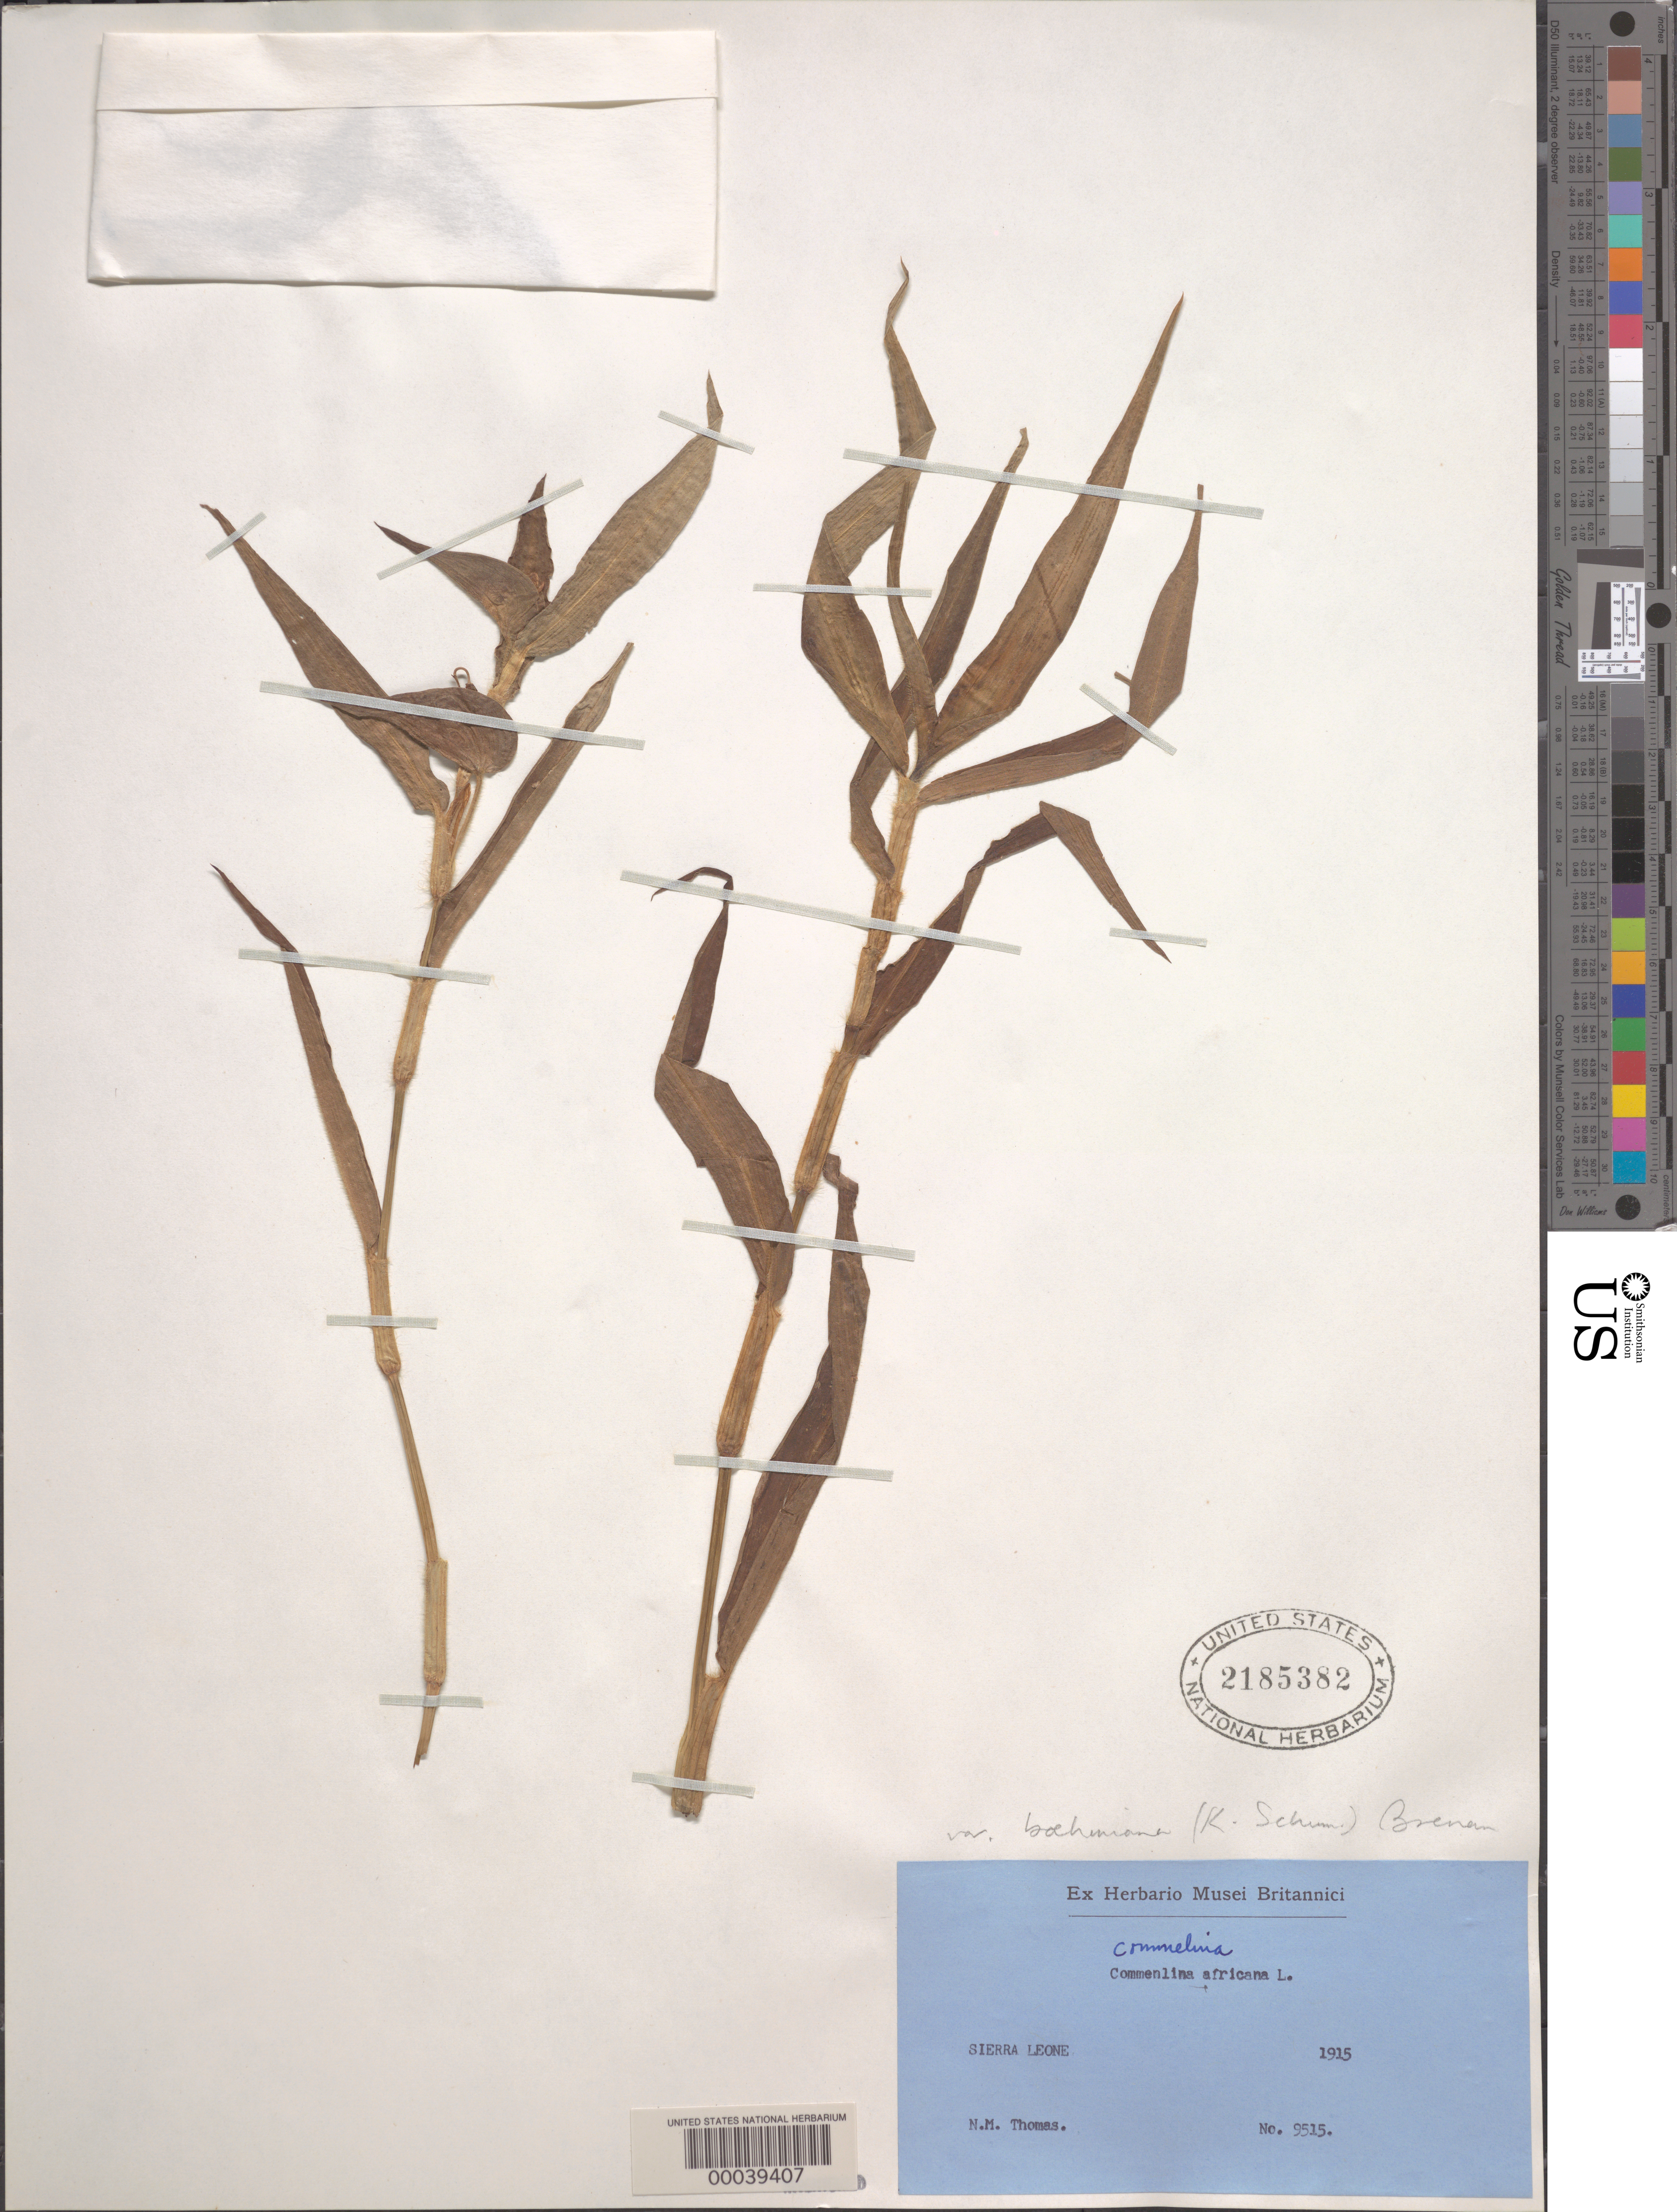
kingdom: Plantae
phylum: Tracheophyta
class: Liliopsida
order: Commelinales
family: Commelinaceae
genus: Commelina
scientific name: Commelina africana var. boehmiana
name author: (K. Schum.) Brenan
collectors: N. Thomas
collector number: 9515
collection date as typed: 1915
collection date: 1915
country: Sierra Leone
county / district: (sierra Leone)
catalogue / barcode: US 2185382